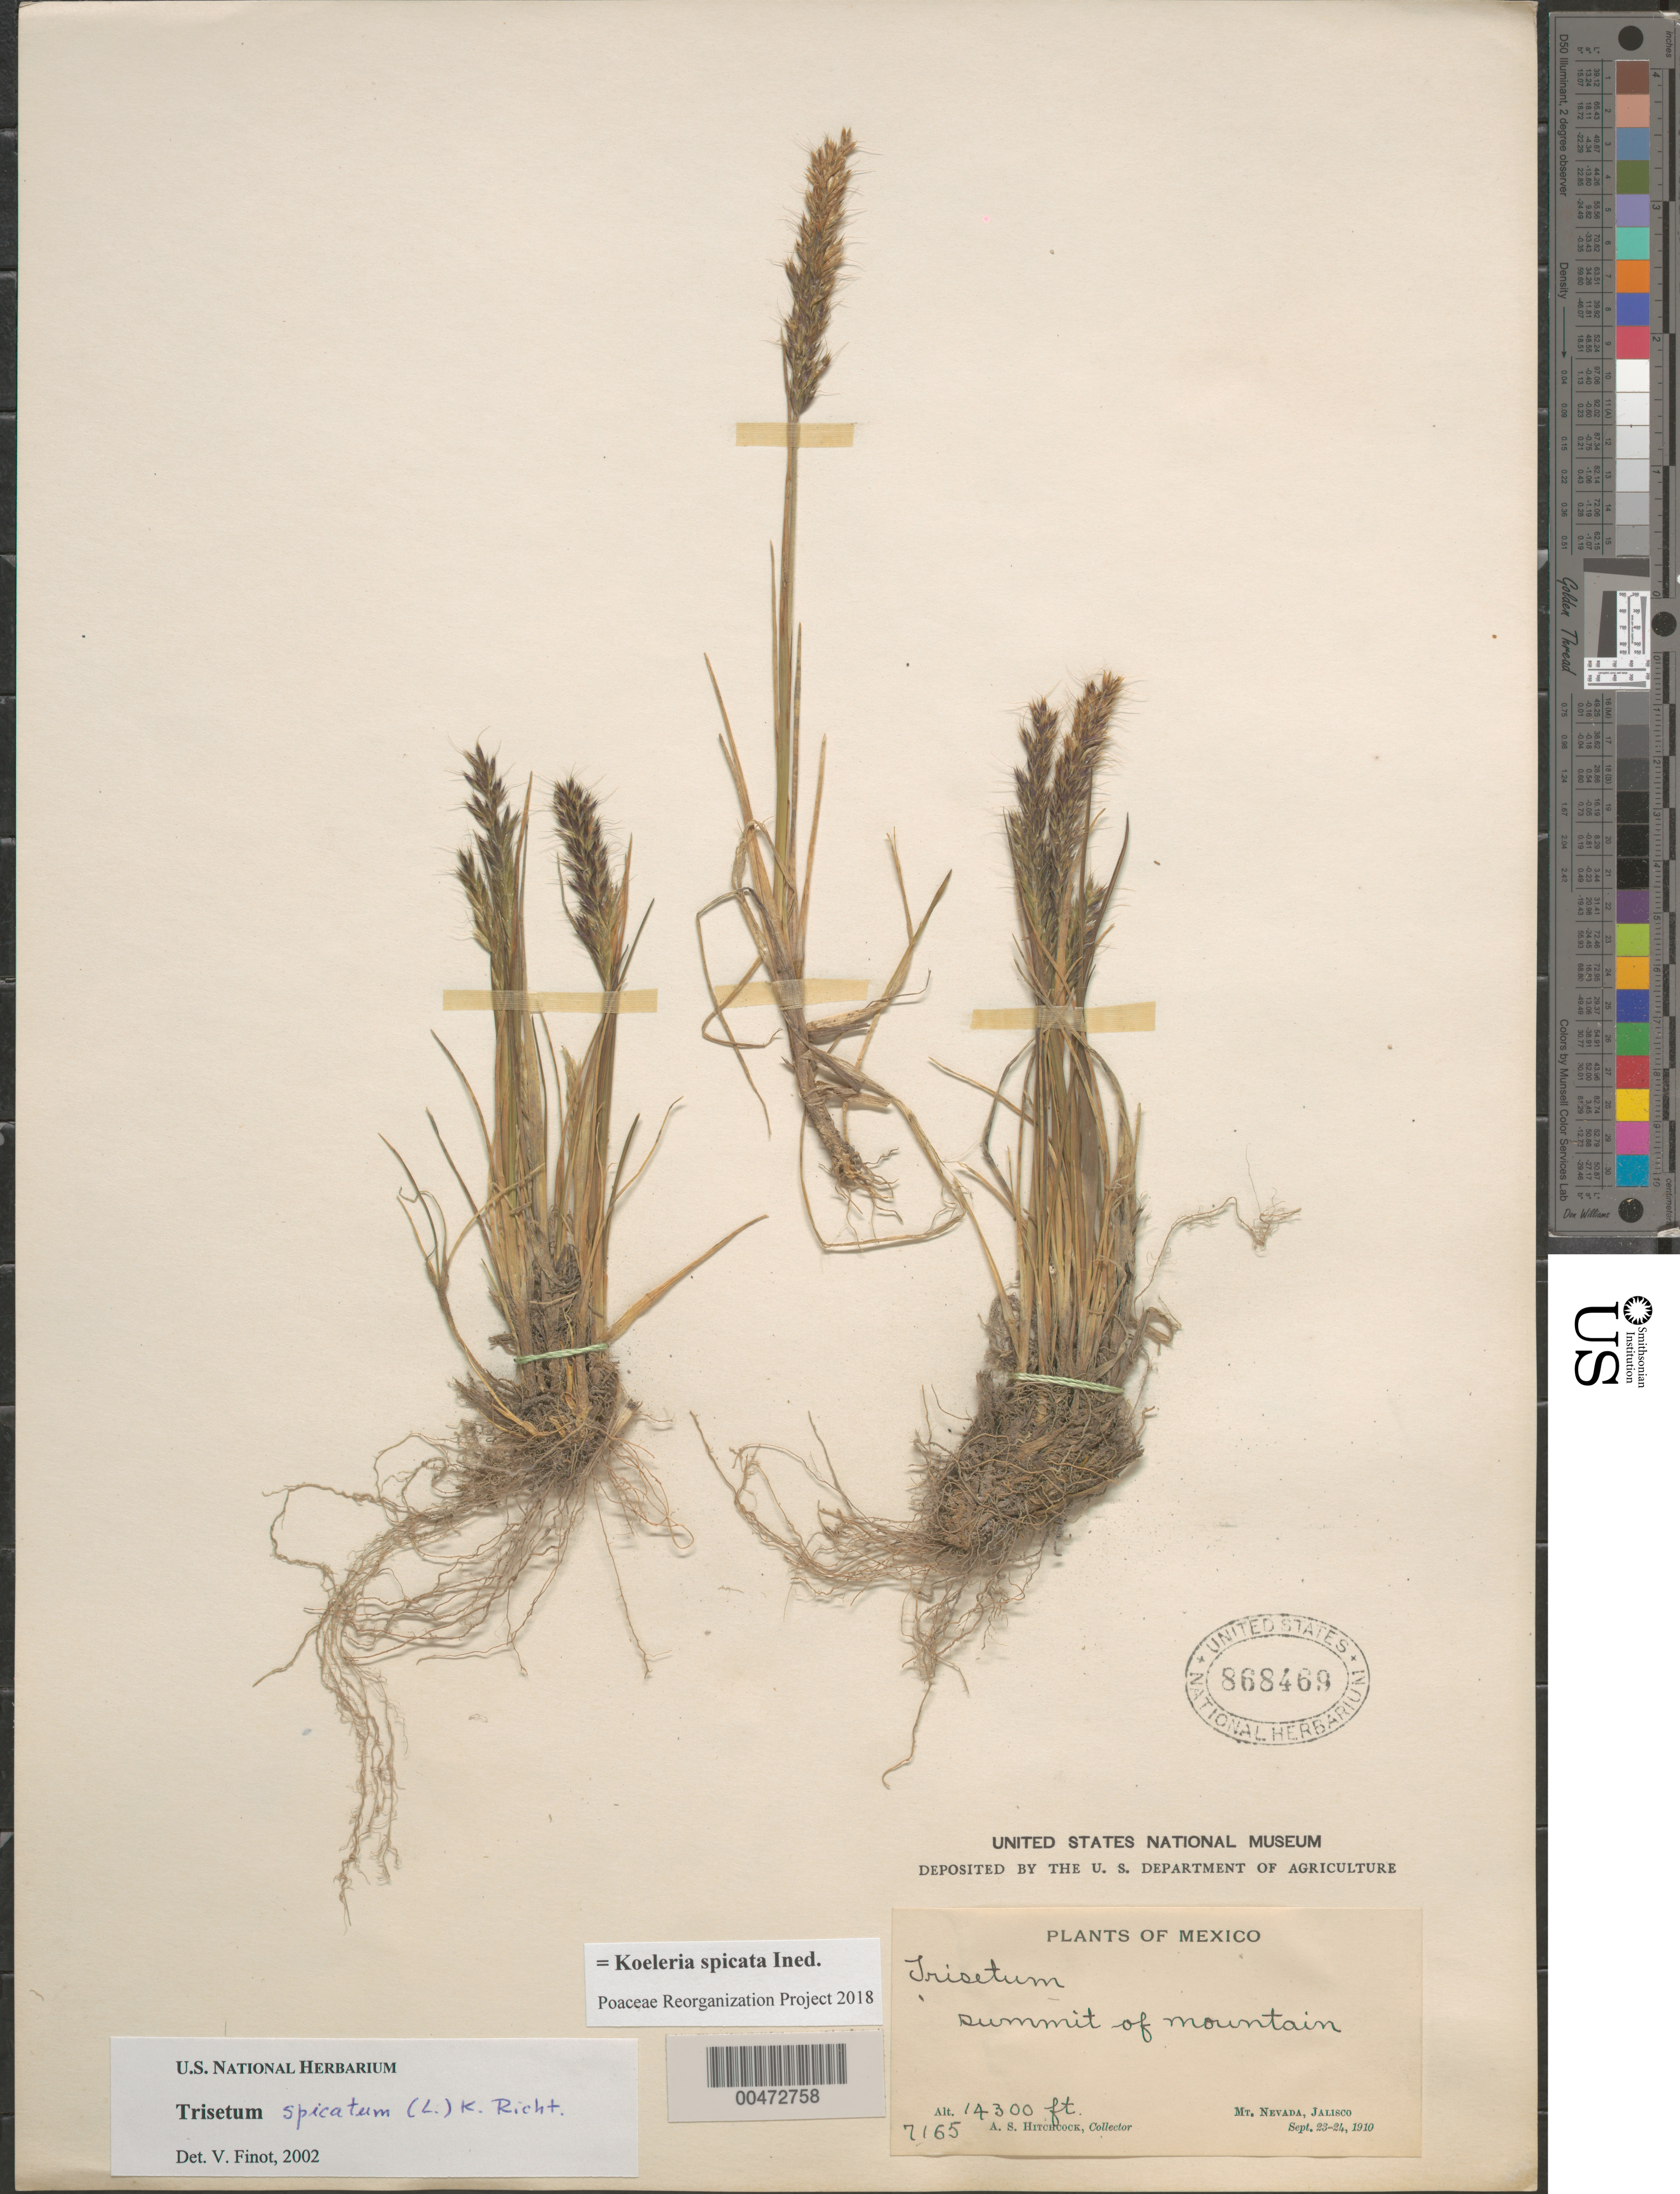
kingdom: Plantae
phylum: Tracheophyta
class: Liliopsida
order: Poales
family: Poaceae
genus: Koeleria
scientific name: Koeleria spicata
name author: (L.) Barberá et al.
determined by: Poaceae Reorganization Project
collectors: A. S. Hitchcock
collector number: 7165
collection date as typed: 23 Sep 1910 to 24 Sep 1910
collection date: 1910-09-23/1910-09-24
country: Mexico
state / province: Jalisco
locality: Summit of mtn, Mt Nevada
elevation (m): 4359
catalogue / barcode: US 868469